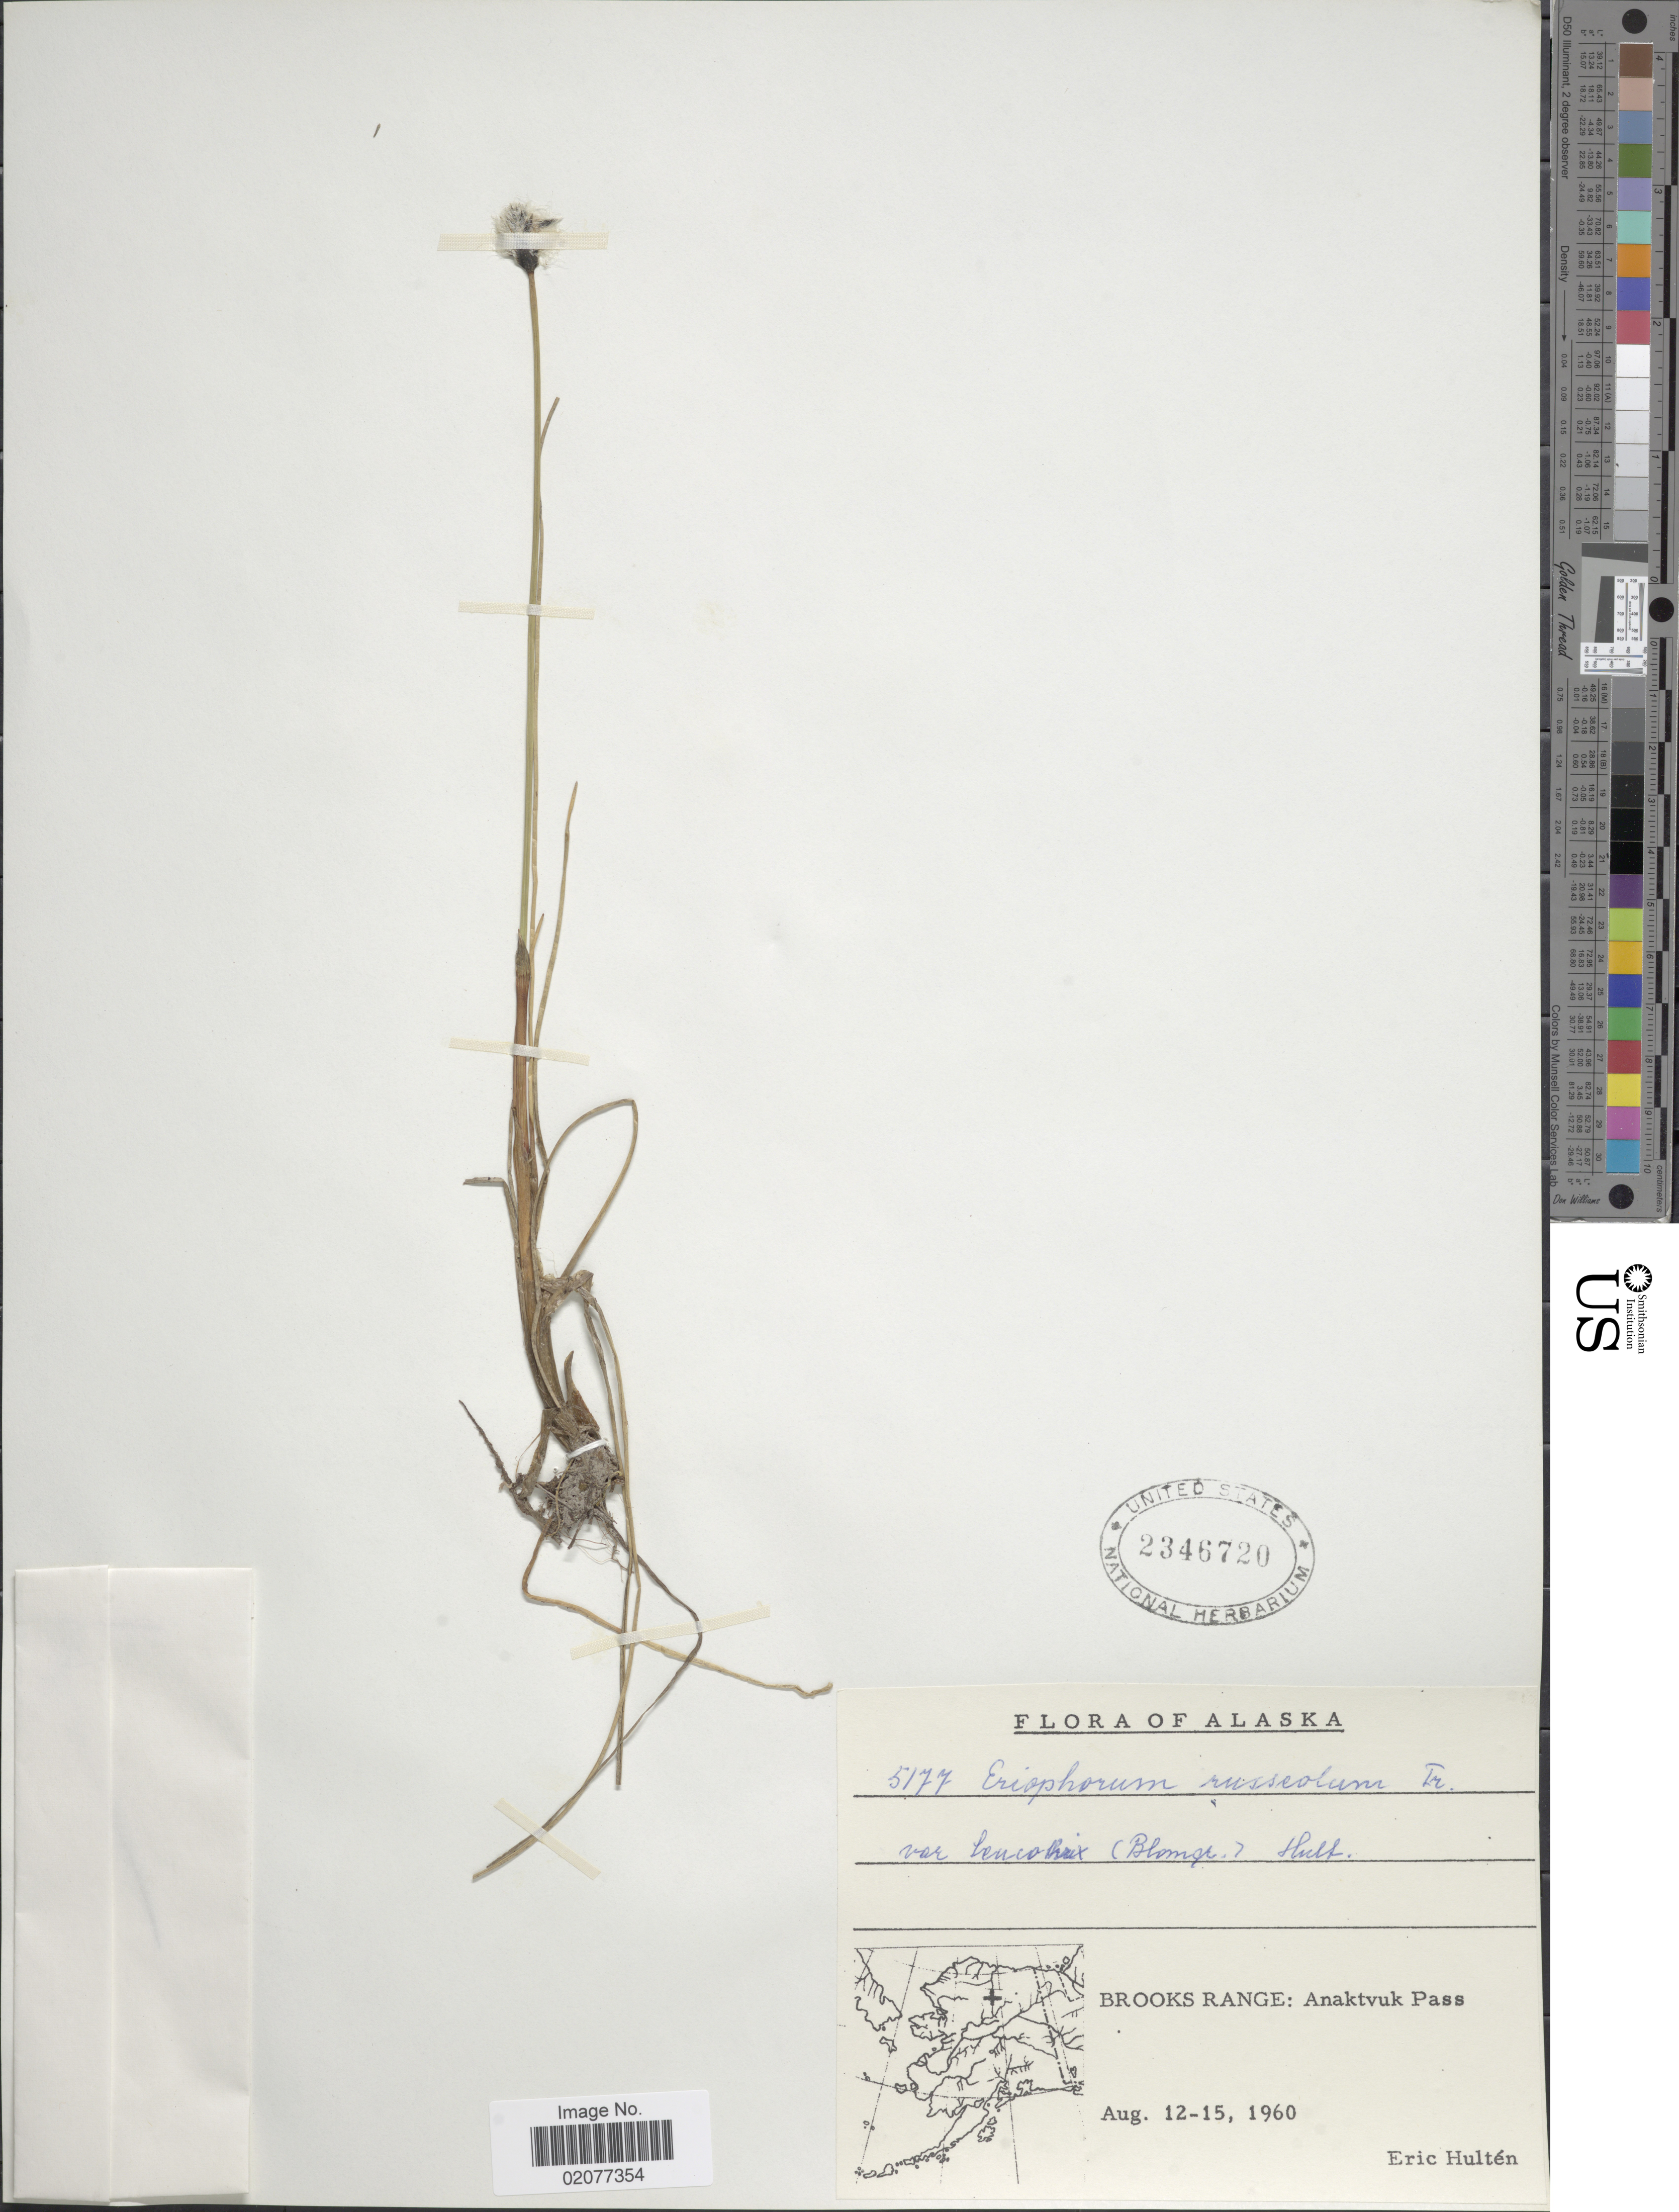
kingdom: Plantae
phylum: Tracheophyta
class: Liliopsida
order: Poales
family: Cyperaceae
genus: Eriophorum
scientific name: Eriophorum chamissonis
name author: C.A. Mey.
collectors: E. G. Hultén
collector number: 5177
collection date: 1960-08-12/1960-08-15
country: United States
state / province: Alaska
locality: Broooks Range: Anaktvuk Pass.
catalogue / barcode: US 2346720